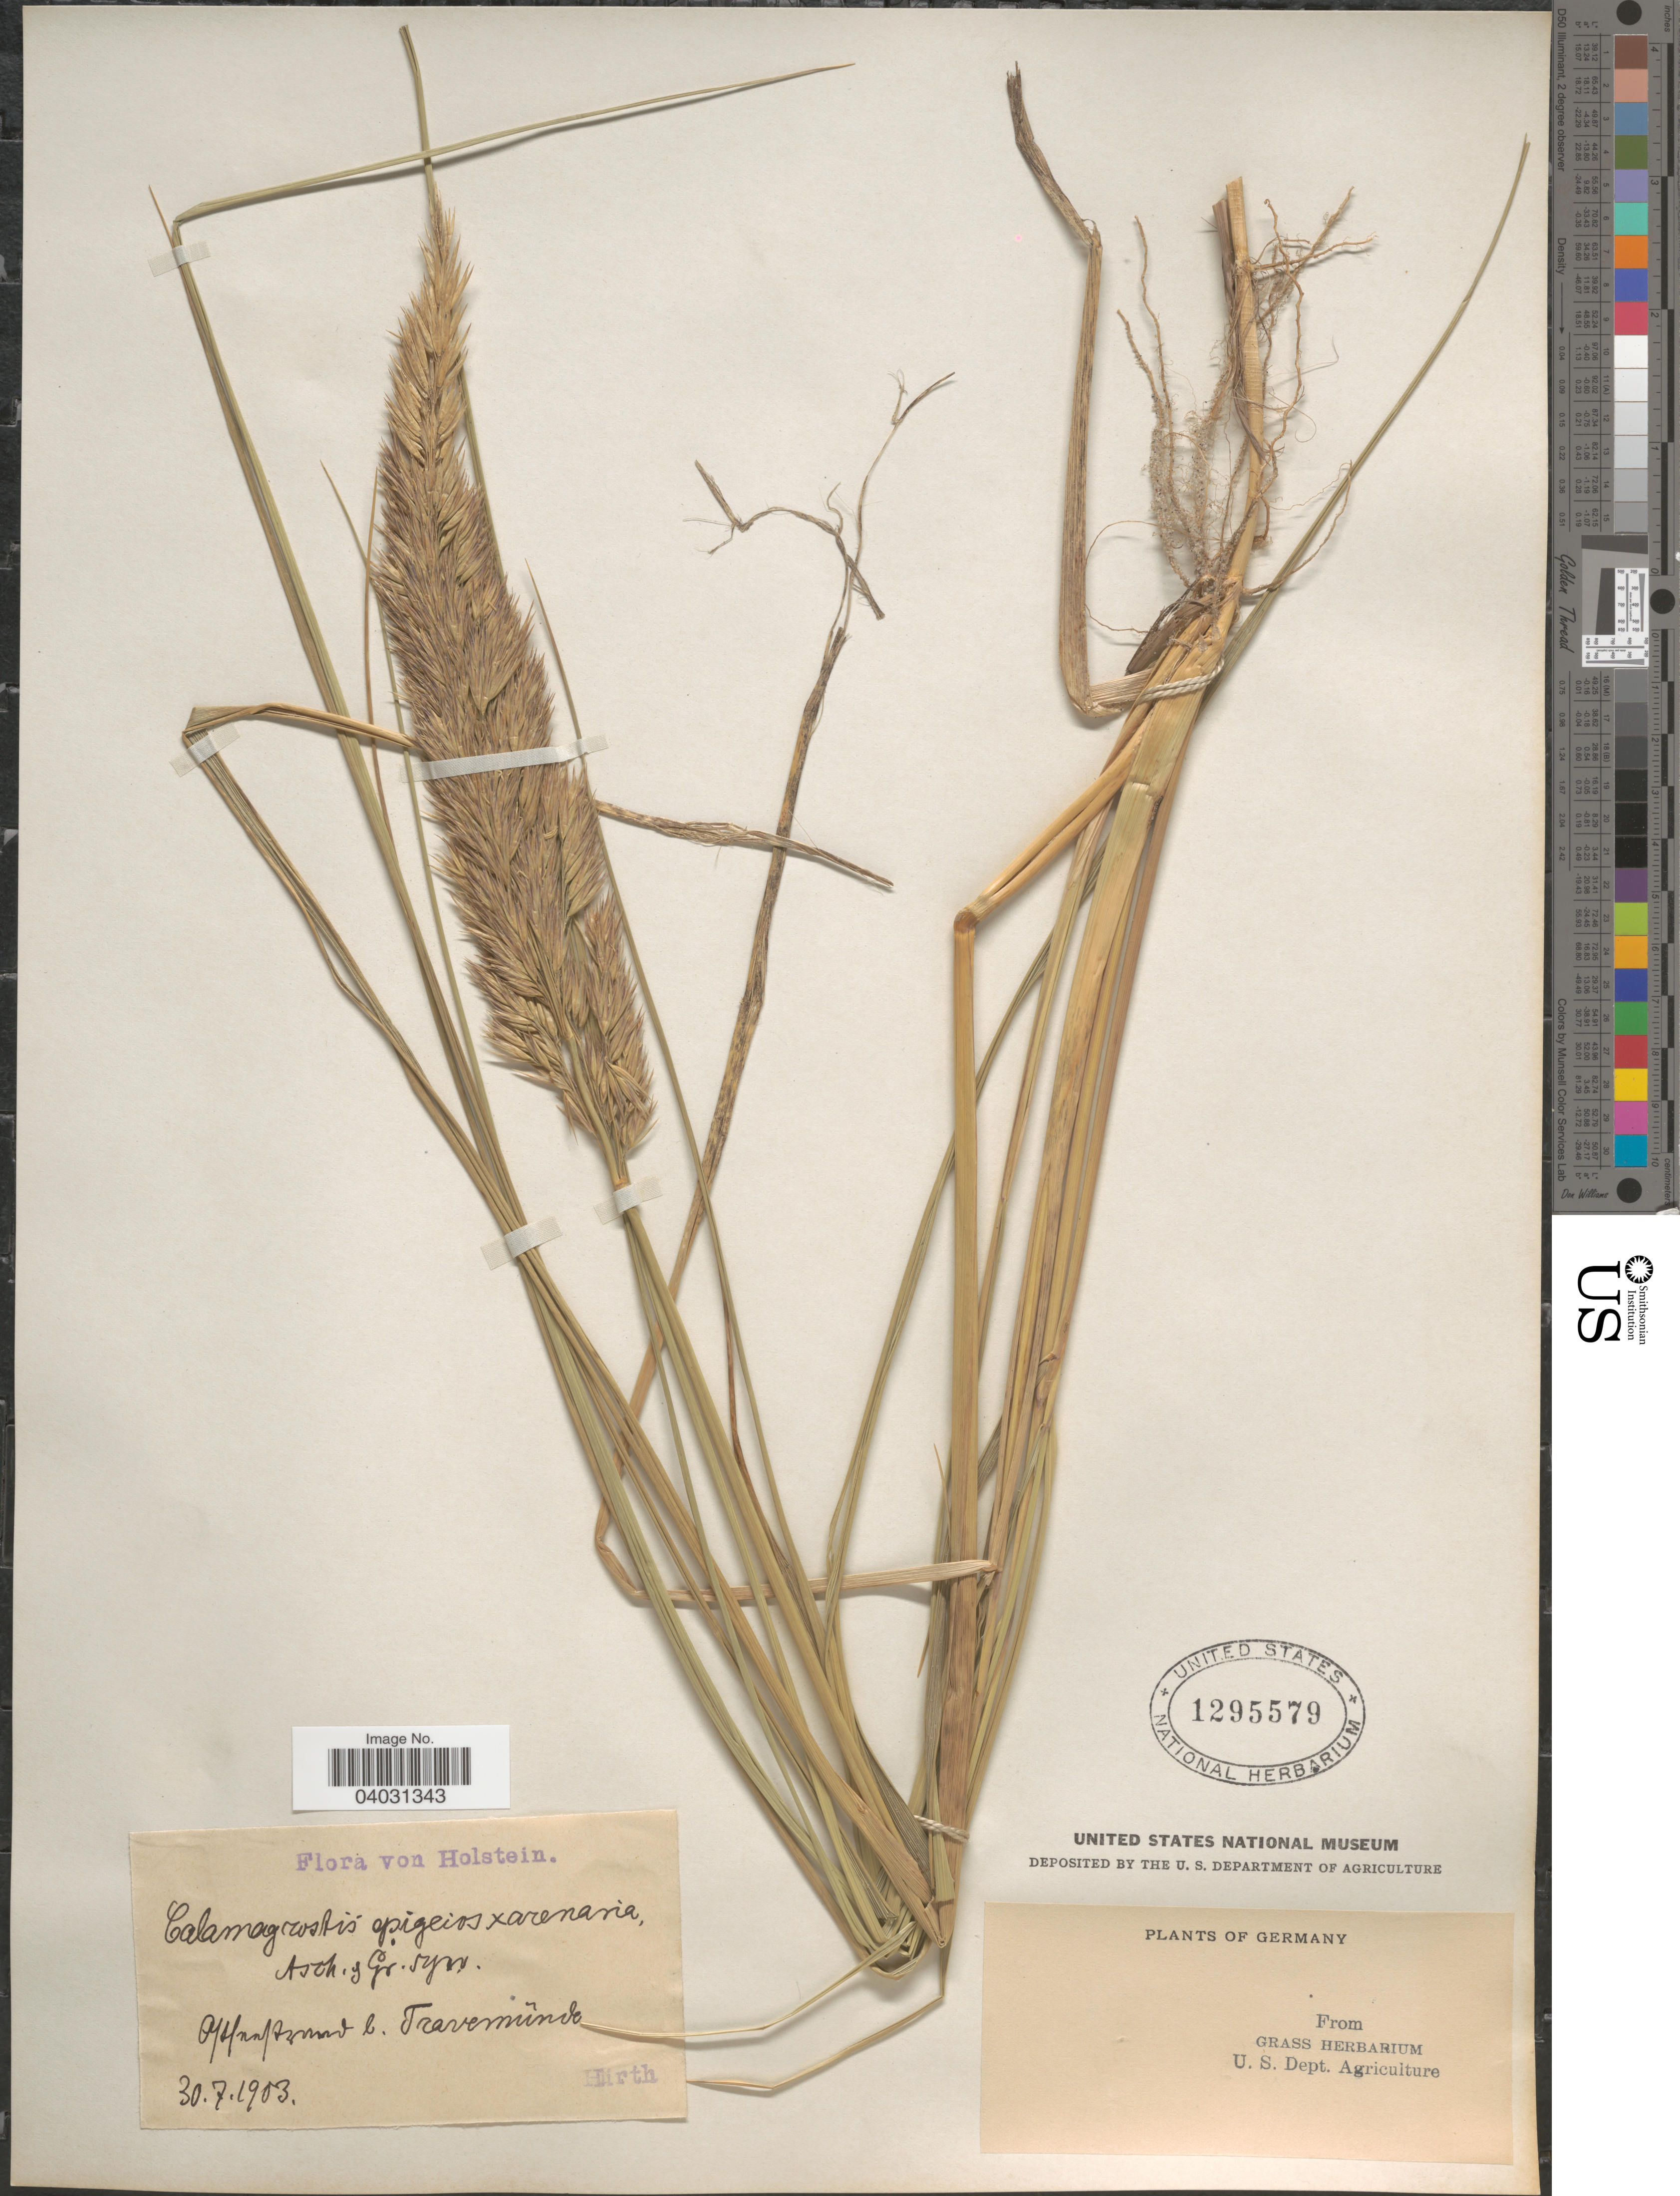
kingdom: Plantae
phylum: Tracheophyta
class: Liliopsida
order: Poales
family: Poaceae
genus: Calamagrostis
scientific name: Calamagrostis epigeios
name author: (L.) Roth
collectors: Hirth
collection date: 1903-07-30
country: Germany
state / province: Schleswig-Holstein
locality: Holstein. [illegible text] b. Travemünde.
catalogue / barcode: US 1295579